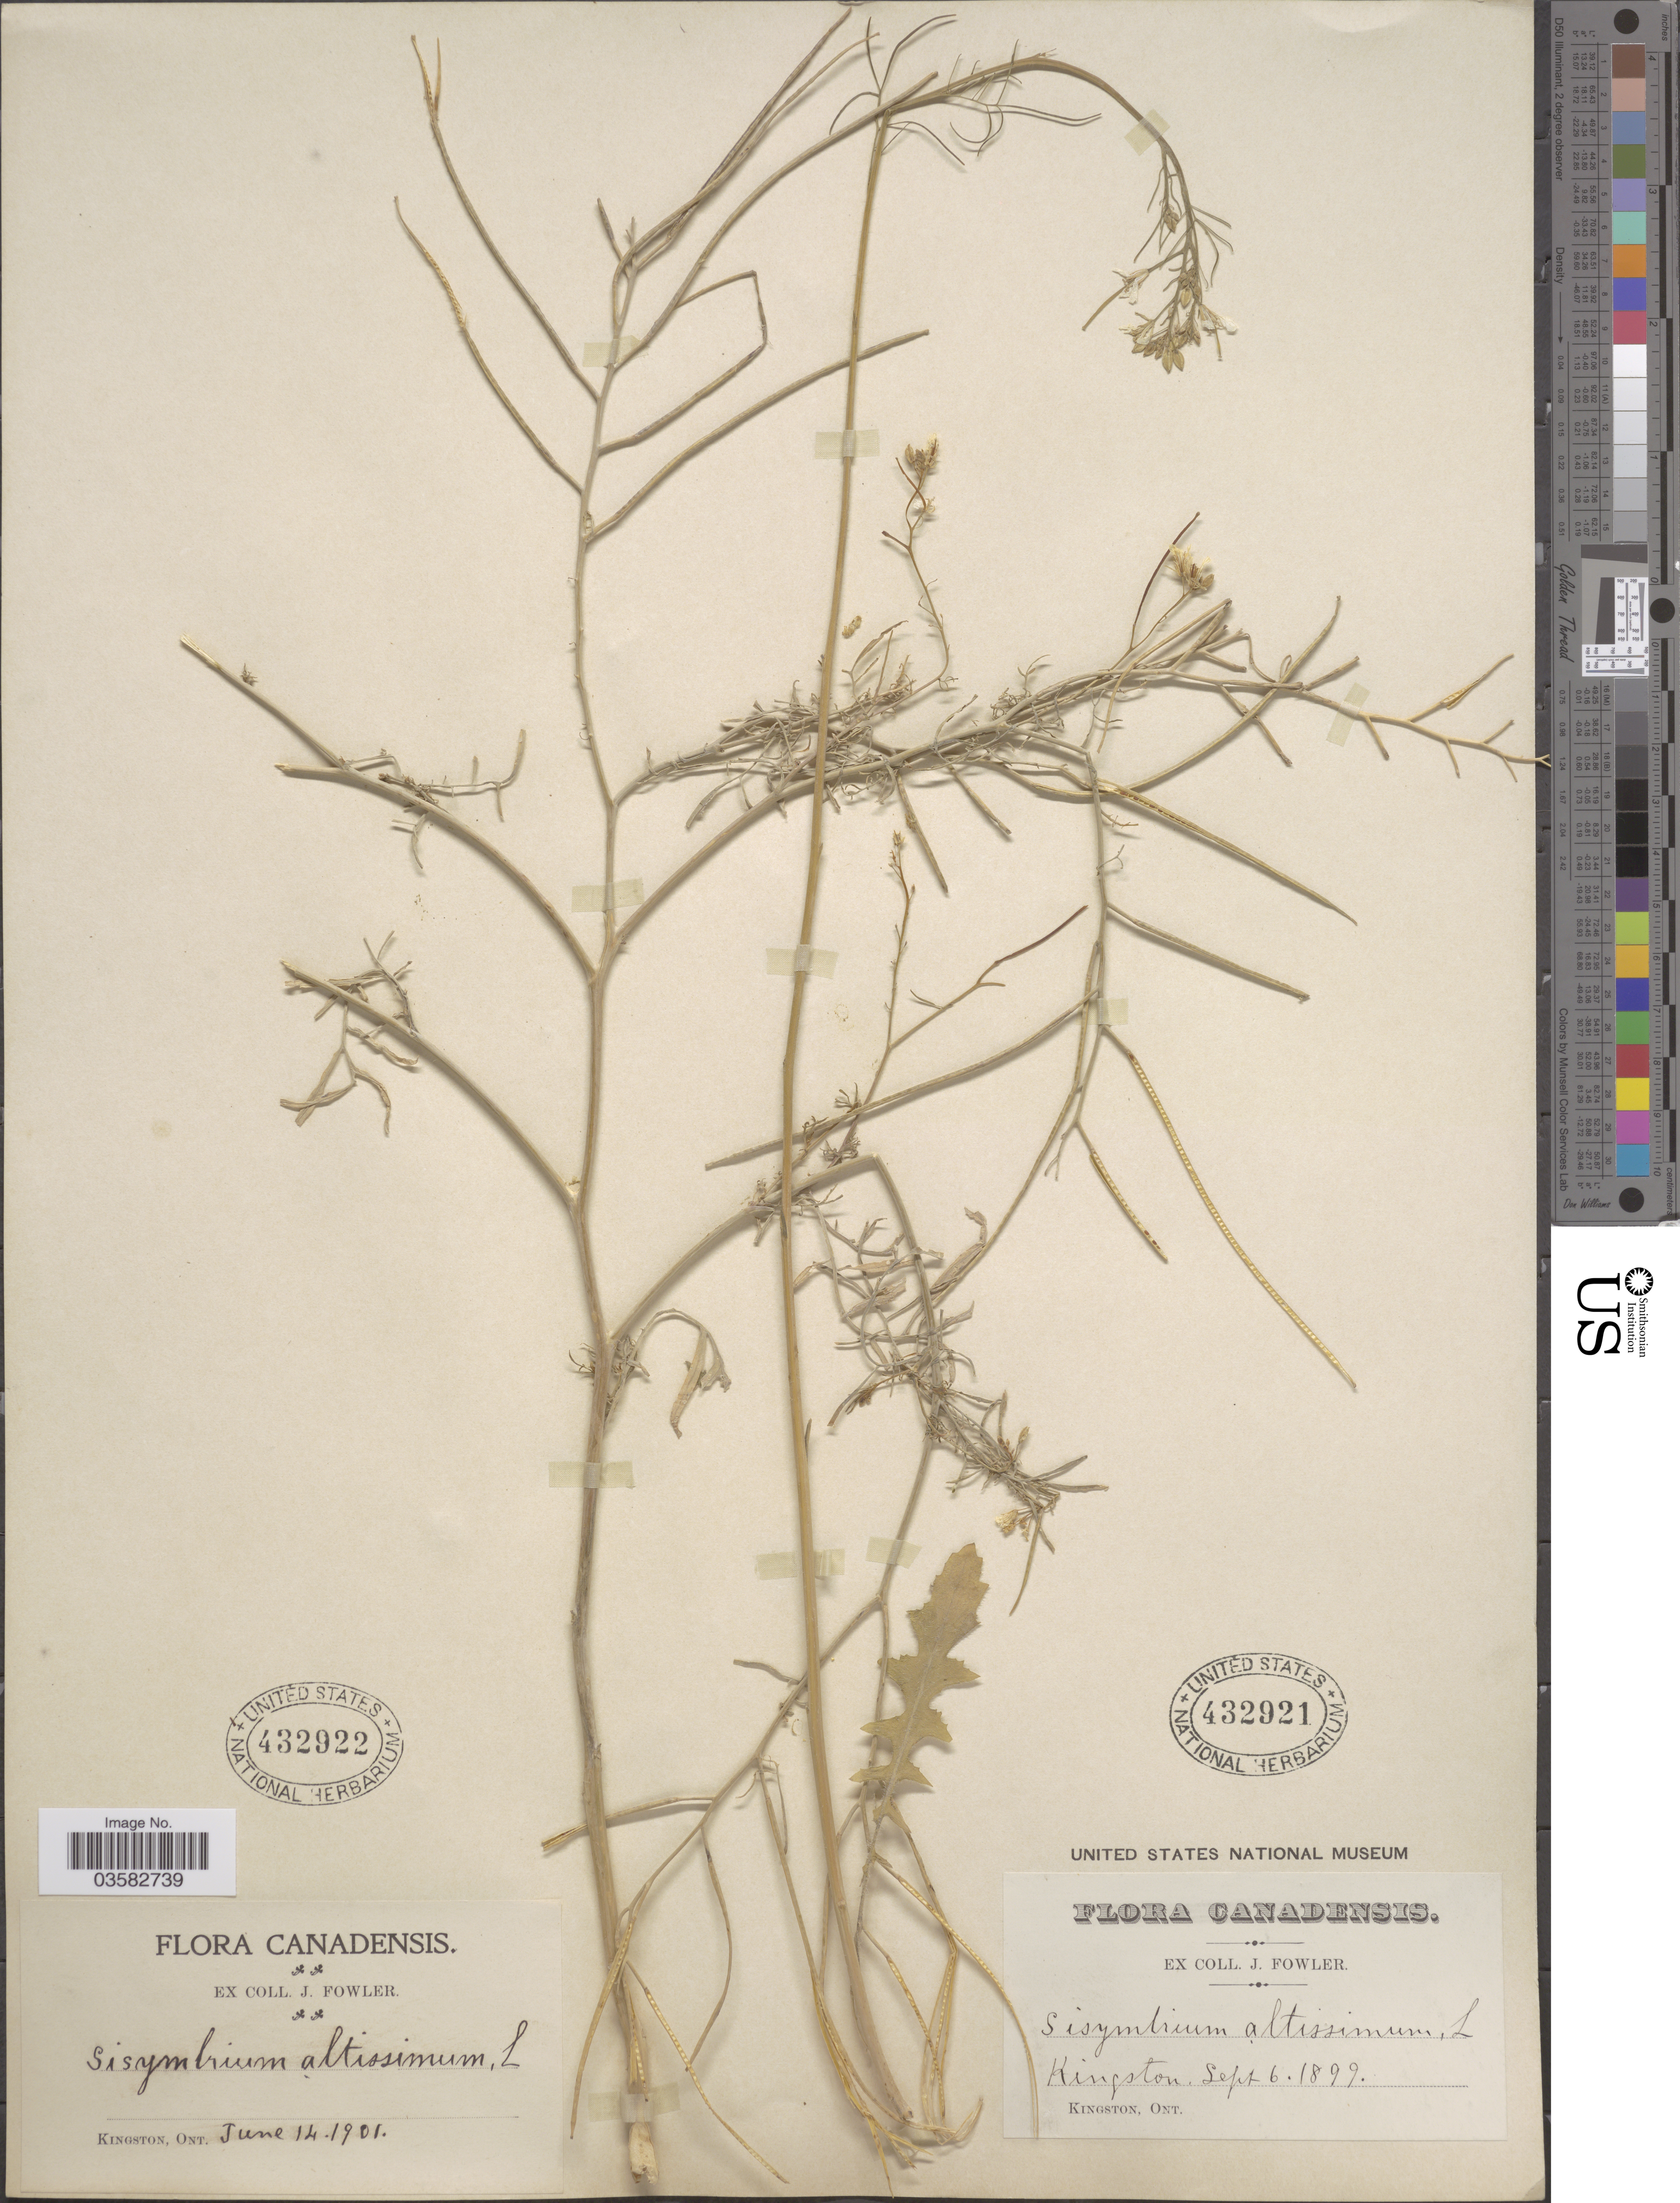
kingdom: Plantae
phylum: Tracheophyta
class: Magnoliopsida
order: Brassicales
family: Brassicaceae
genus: Sisymbrium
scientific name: Sisymbrium altissimum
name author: L.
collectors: J. Fowler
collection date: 1899-09-06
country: Canada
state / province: Ontario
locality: Kingston.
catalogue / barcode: US 432921-2